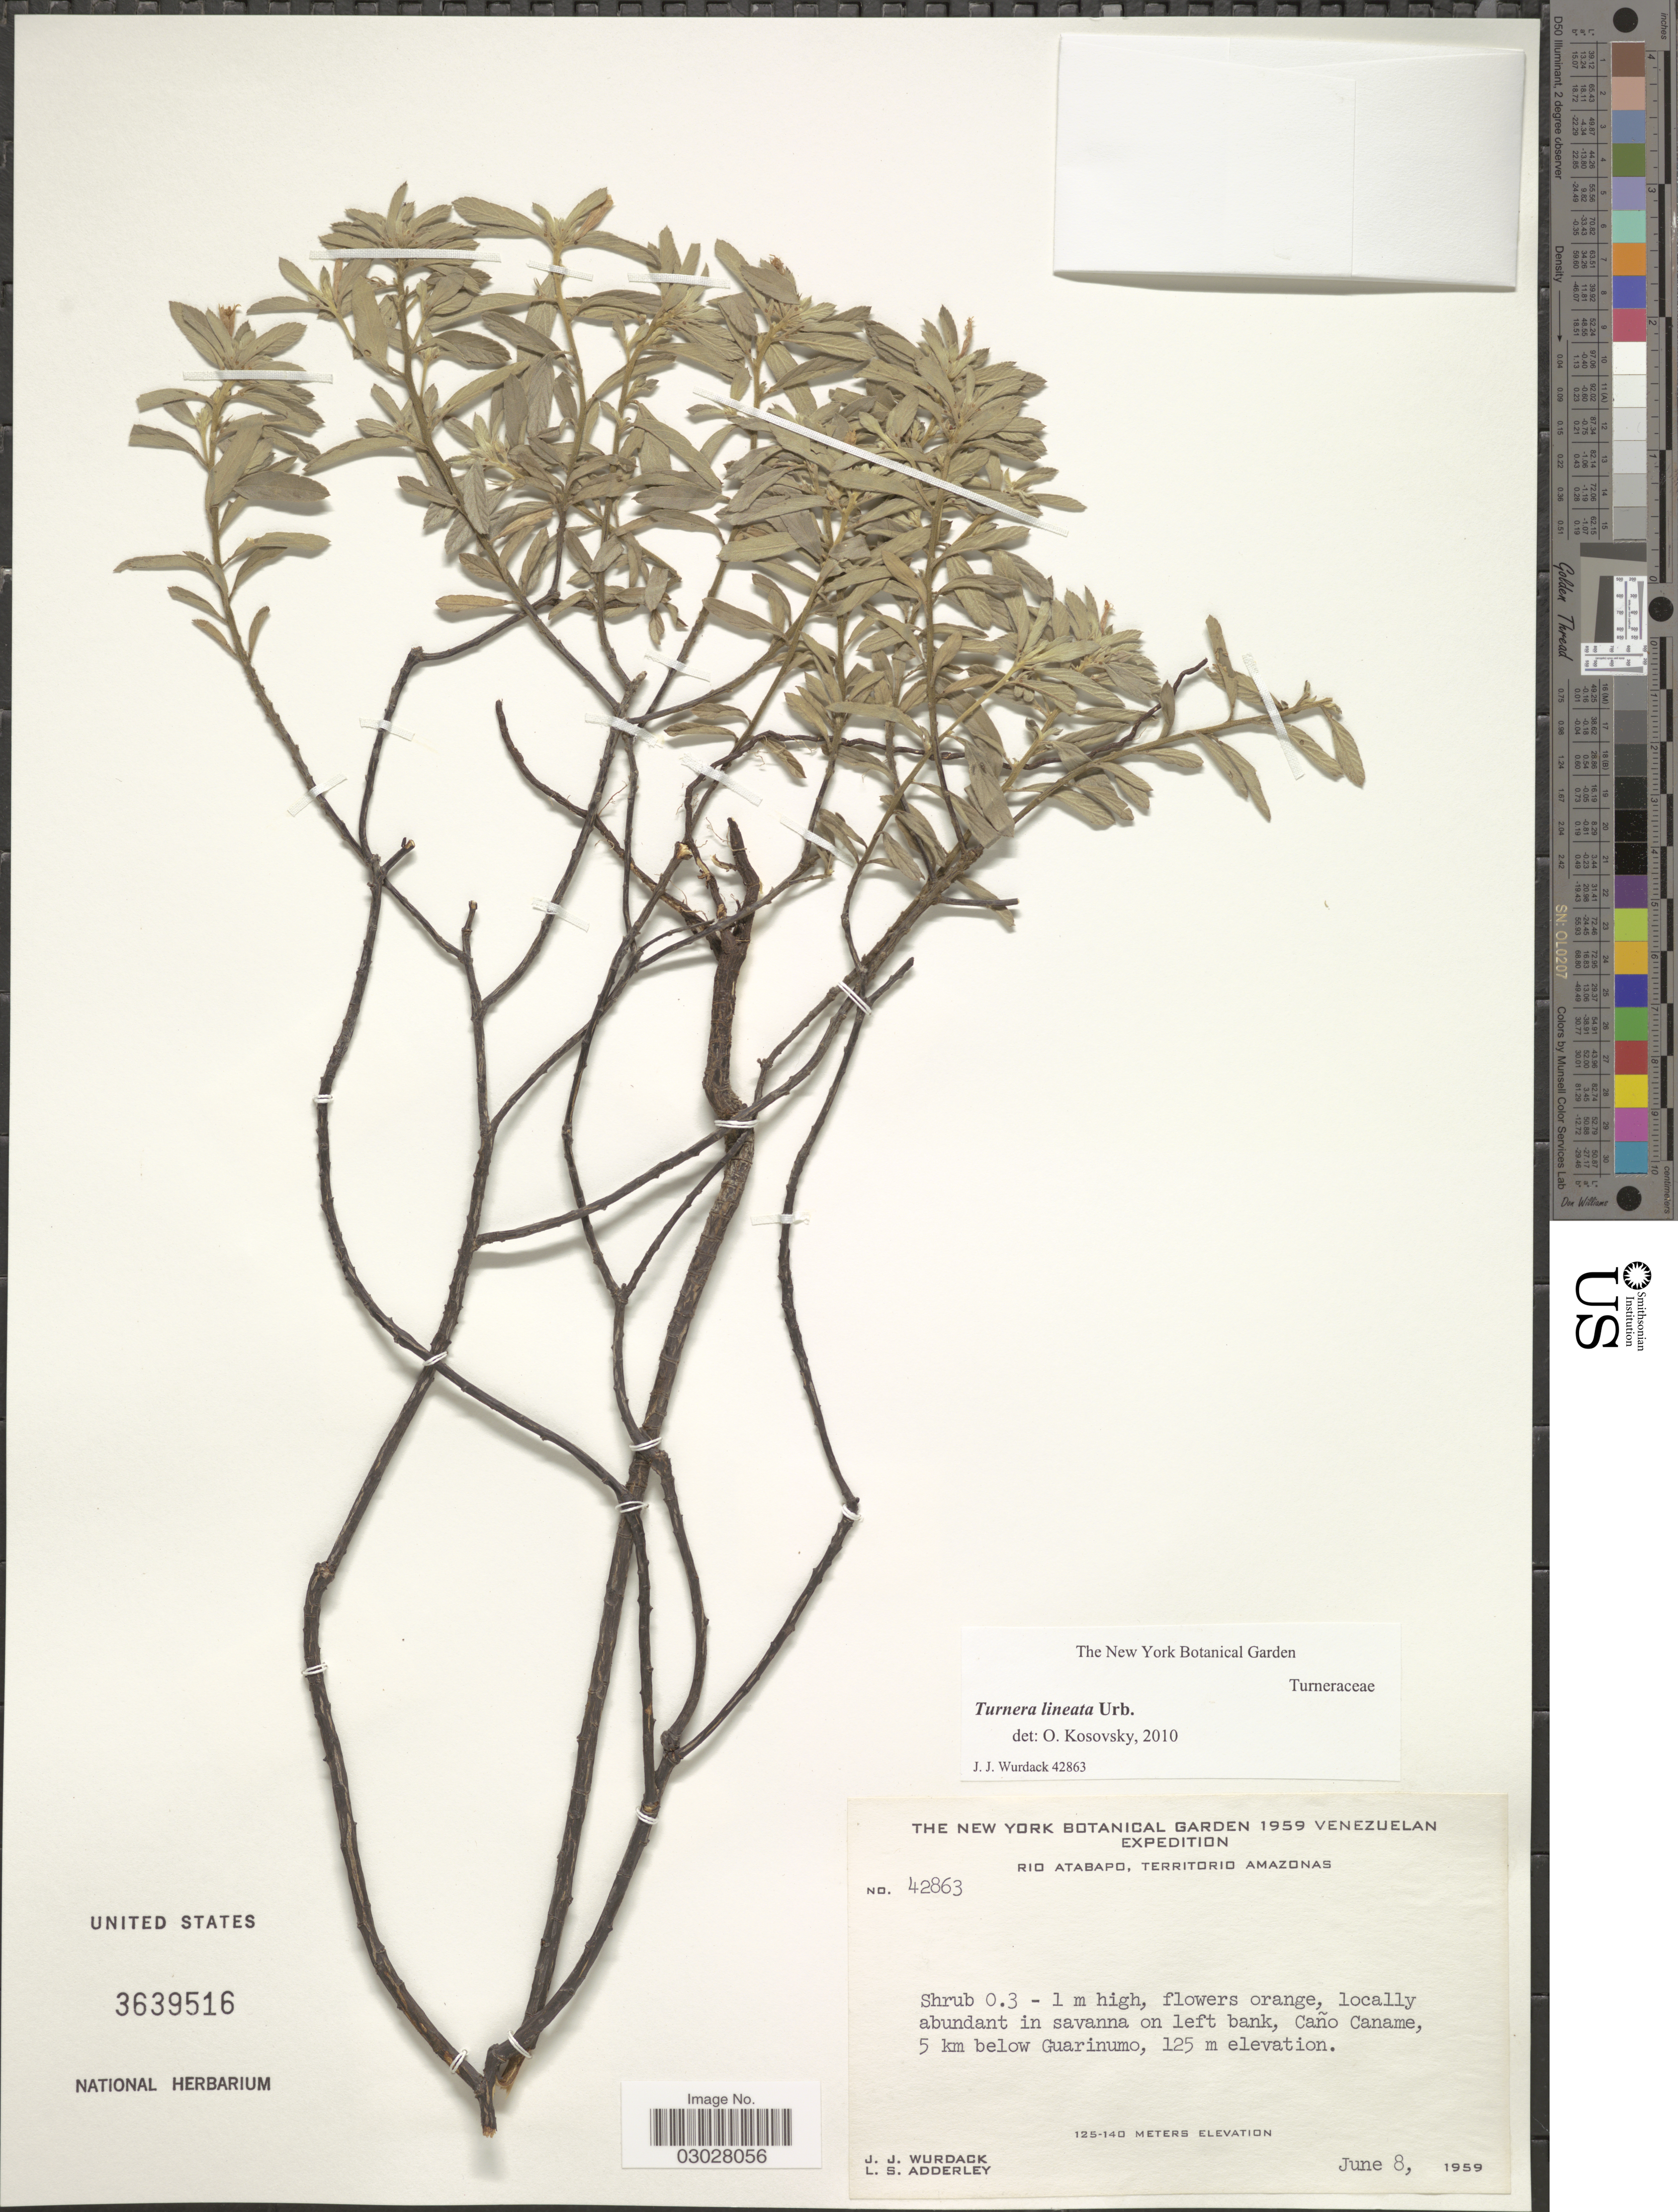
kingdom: Plantae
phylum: Tracheophyta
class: Magnoliopsida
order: Malpighiales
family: Turneraceae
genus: Turnera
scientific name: Turnera lineata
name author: Urb.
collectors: J. J. Wurdack & L. S. Adderley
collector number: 42863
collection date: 1959-06-08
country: Venezuela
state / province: Amazonas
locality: Rio Atabapo, Territorio Amazonas. Caño Caname, 5 km below Guarinumo.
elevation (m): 125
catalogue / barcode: US 3639516